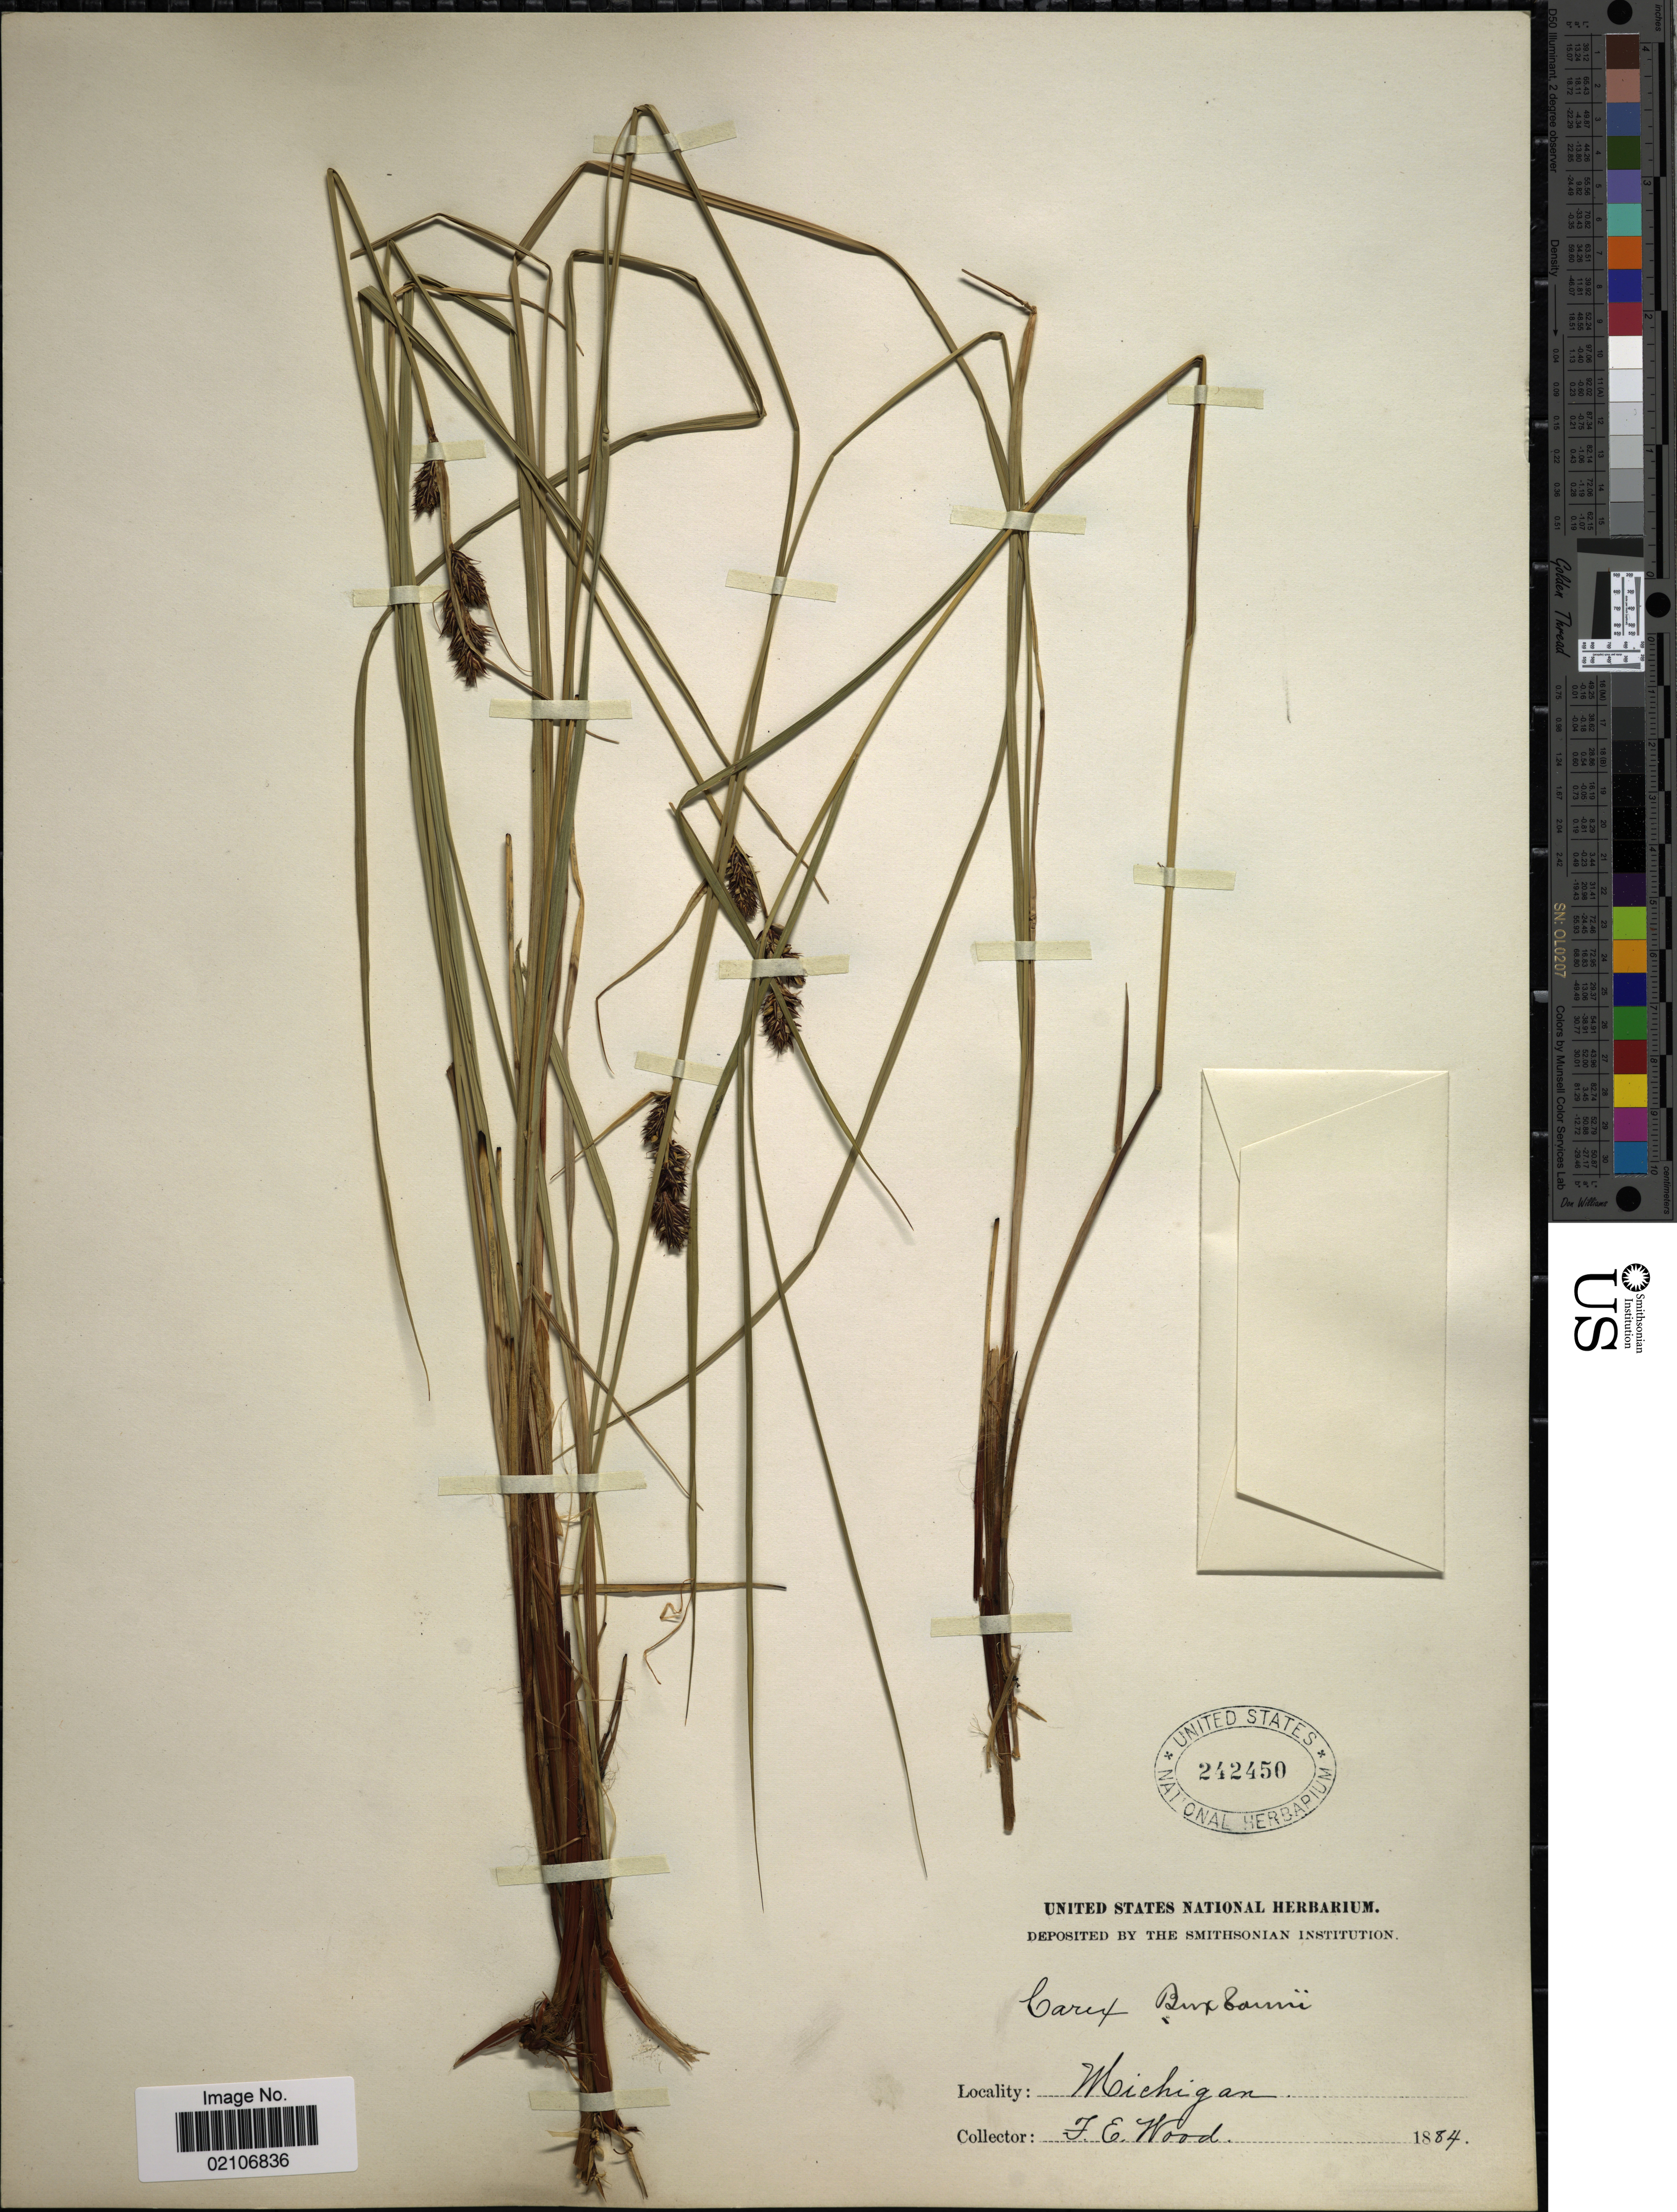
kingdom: Plantae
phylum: Tracheophyta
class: Liliopsida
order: Poales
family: Cyperaceae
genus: Carex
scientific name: Carex buxbaumii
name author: Wahlenb.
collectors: F. Wood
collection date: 1884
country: United States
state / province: Michigan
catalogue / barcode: US 242450